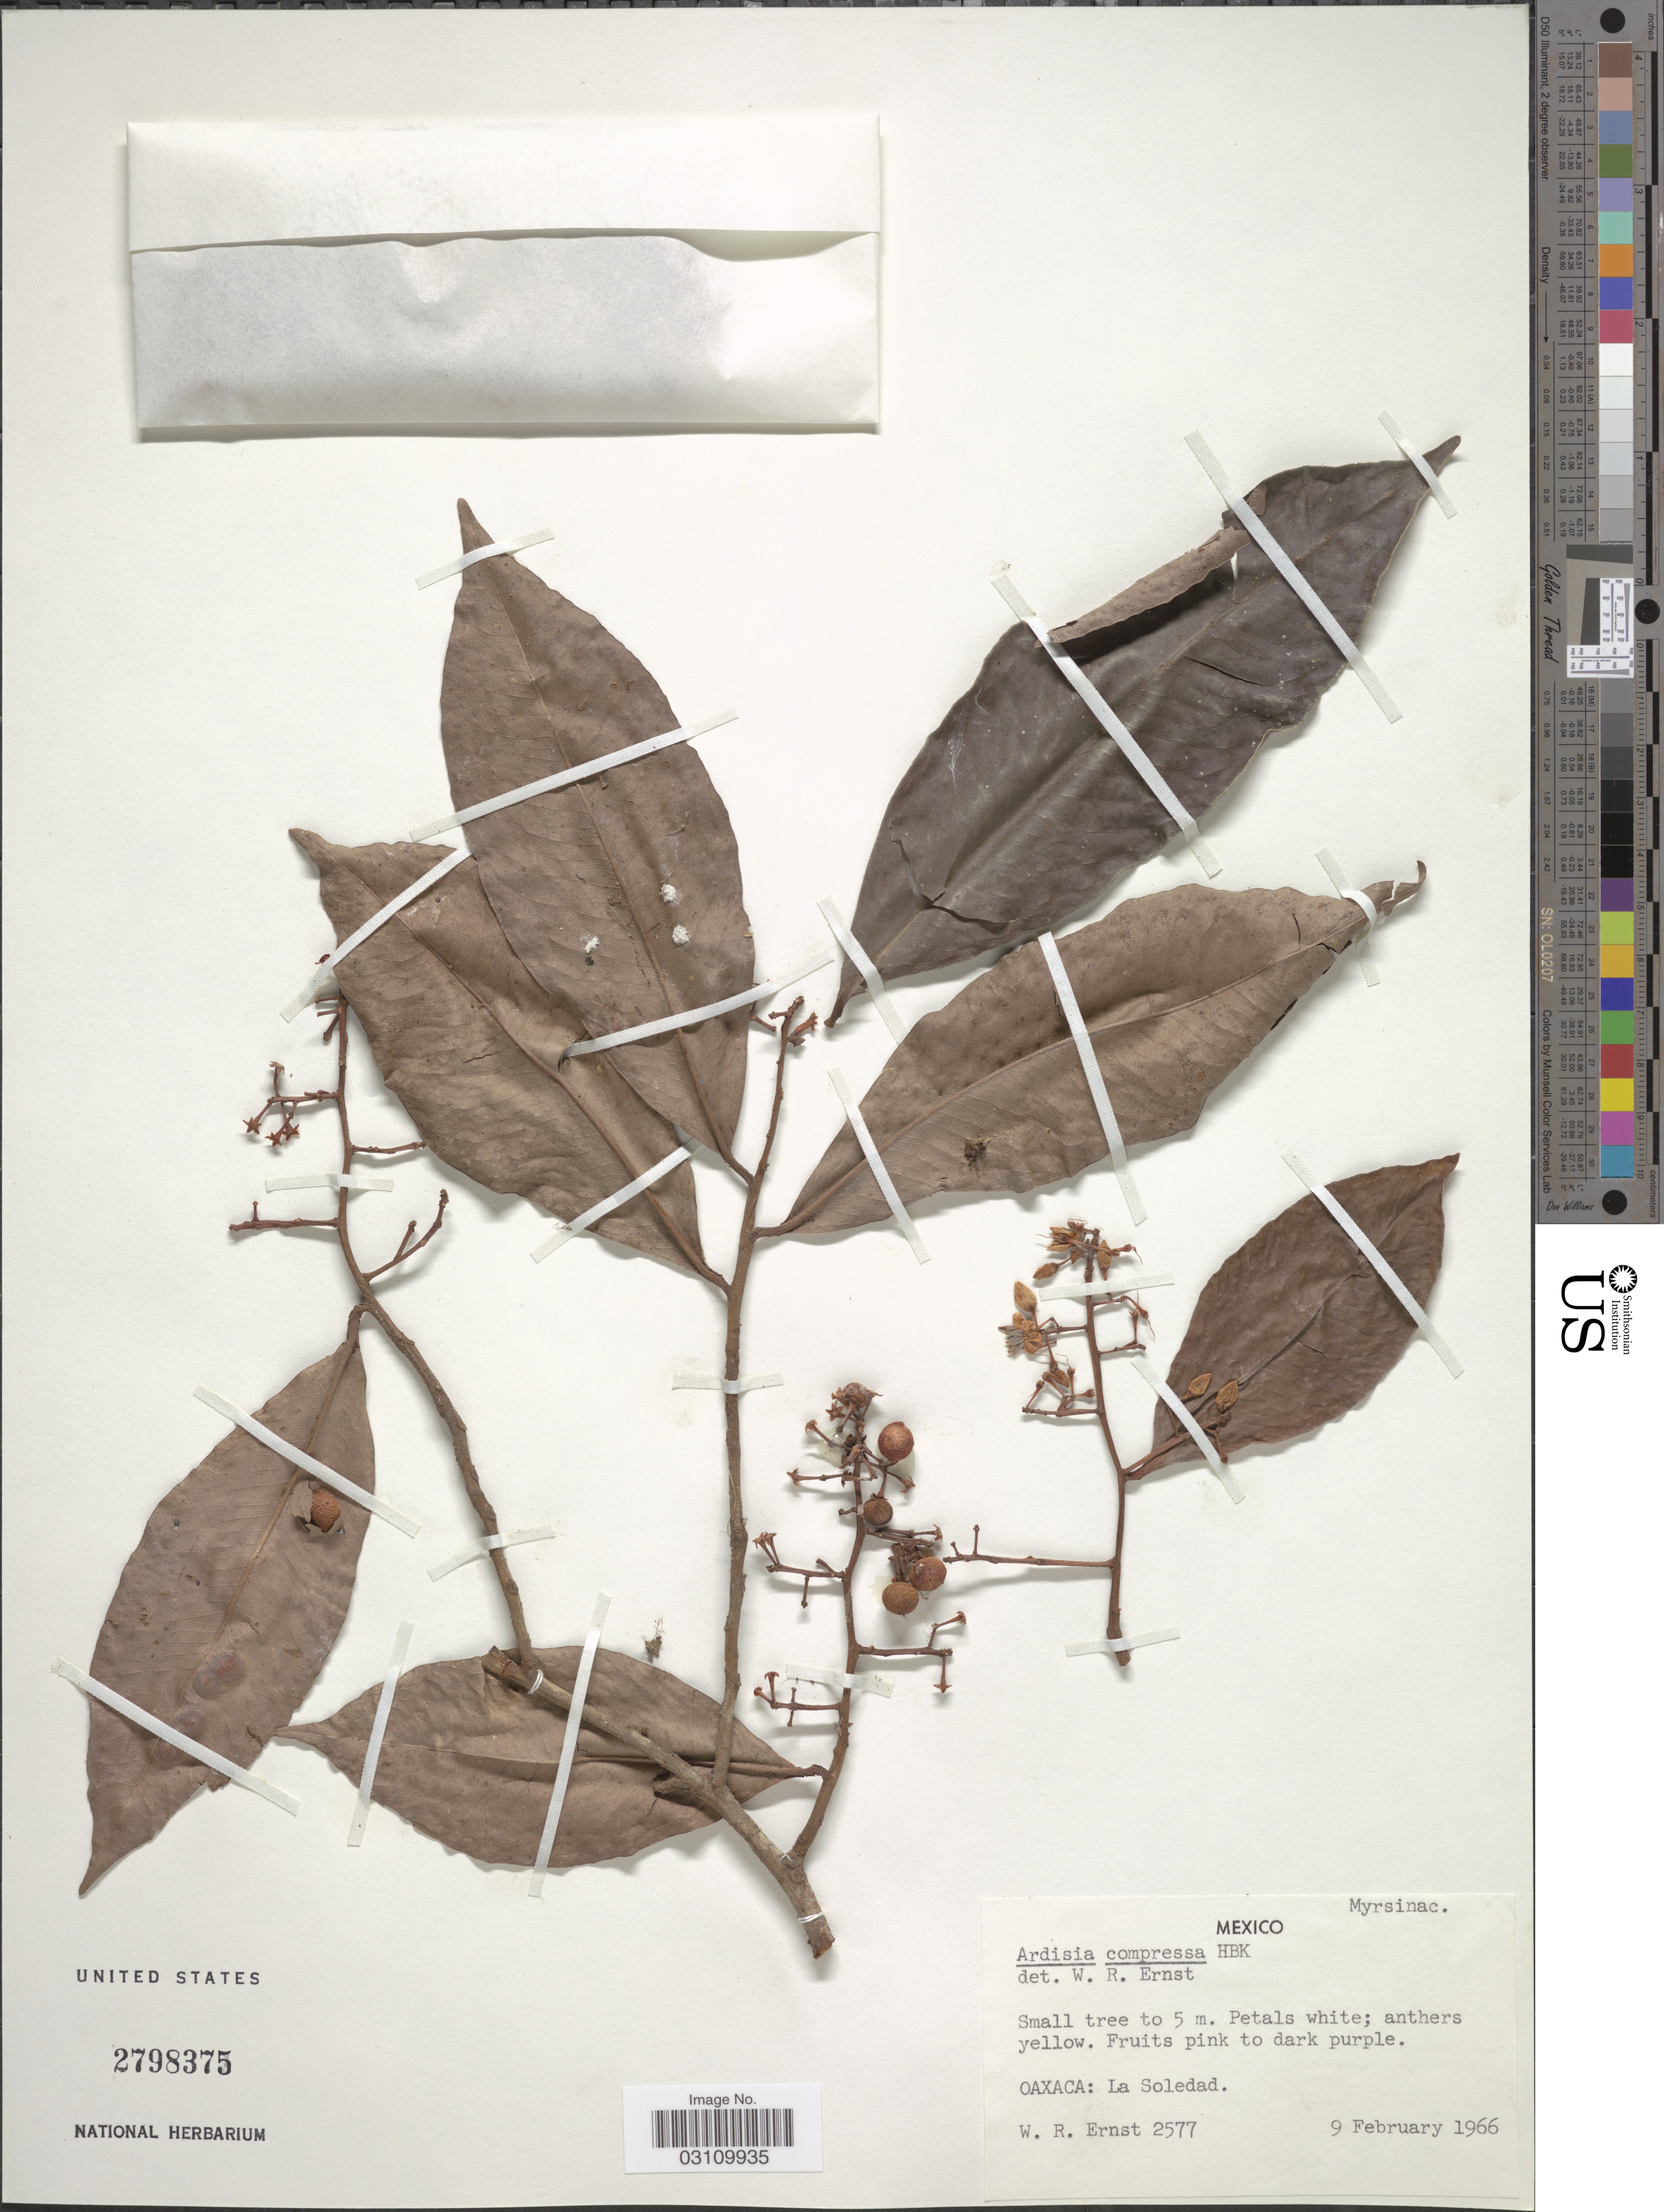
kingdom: Plantae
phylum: Tracheophyta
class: Magnoliopsida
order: Ericales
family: Primulaceae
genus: Ardisia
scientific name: Ardisia compressa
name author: Kunth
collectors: W. R. Ernst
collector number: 2577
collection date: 1966-02-09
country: Mexico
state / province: Oaxaca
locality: La Soledad.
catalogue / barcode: US 2798375